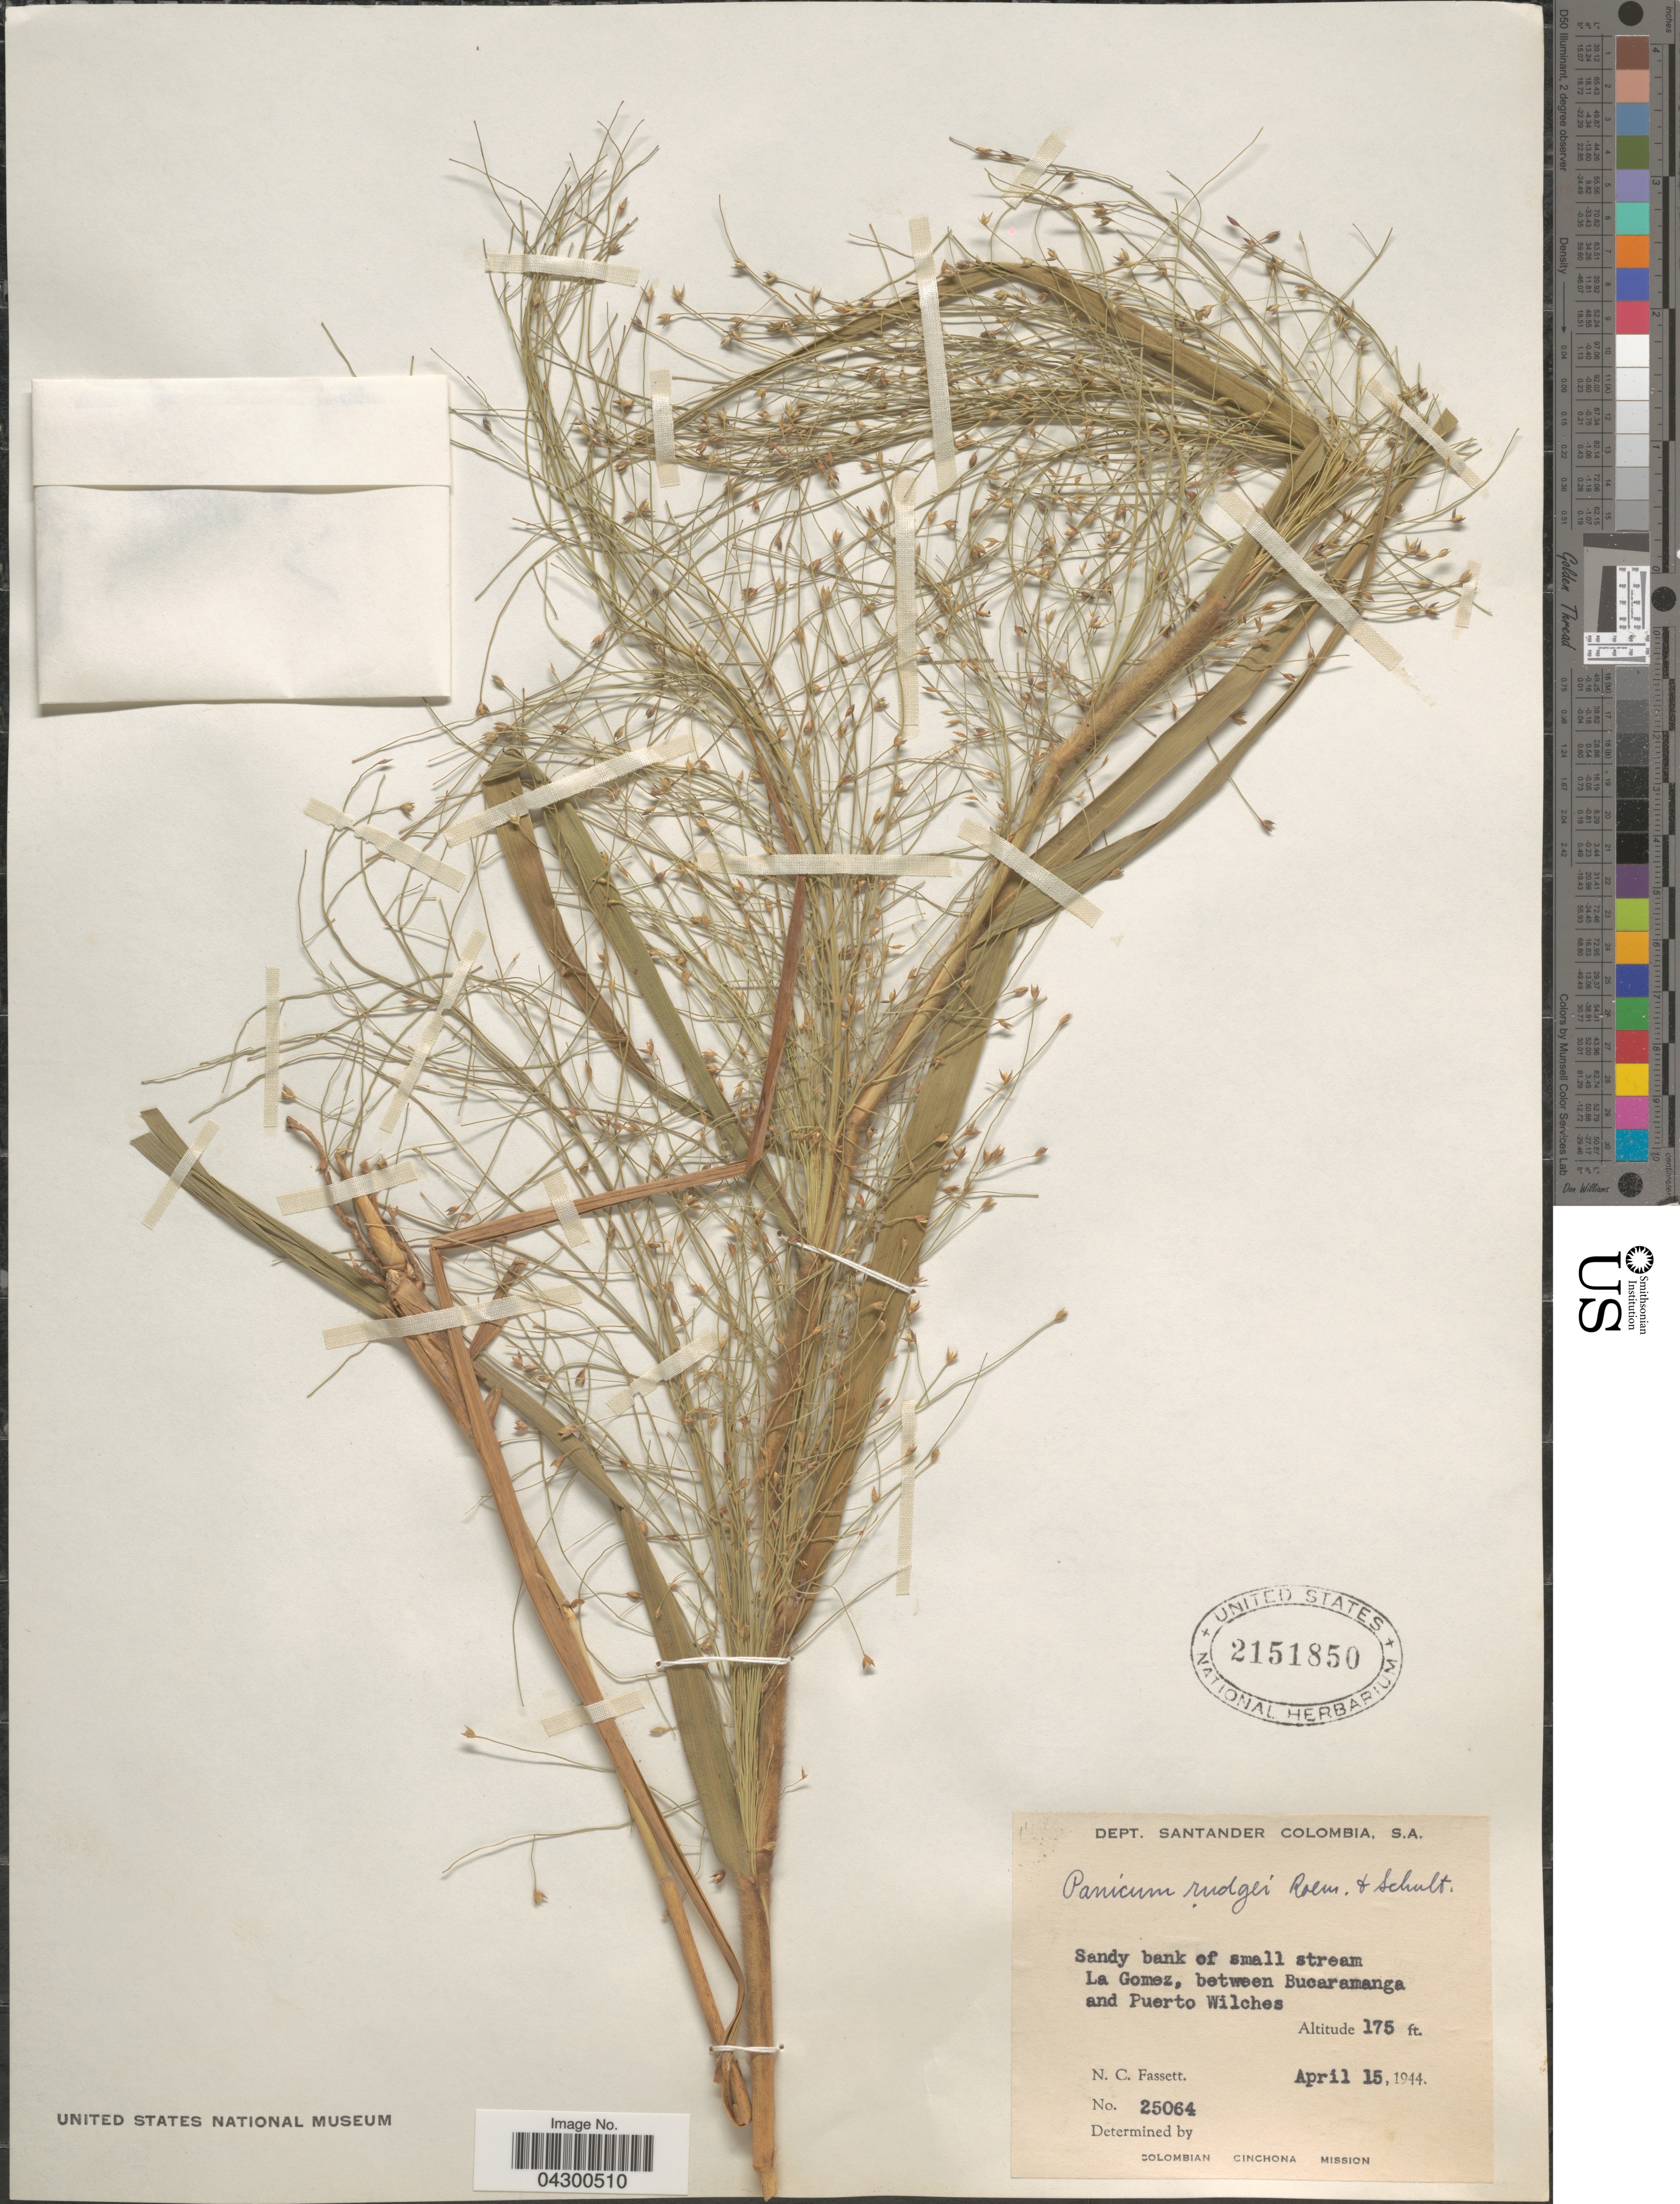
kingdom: Plantae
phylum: Tracheophyta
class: Liliopsida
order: Poales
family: Poaceae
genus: Panicum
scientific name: Panicum rudgei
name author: Roem. & Schult.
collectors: N. C. Fassett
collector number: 25064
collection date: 1944-04-15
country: Colombia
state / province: Santander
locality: Dept. Santander, S.A. Sandy bank of small stream La Gomez, between Bucaramanga and Puerto Wilches. Colombian Cinchona Mission.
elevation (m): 53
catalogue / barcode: US 2151850